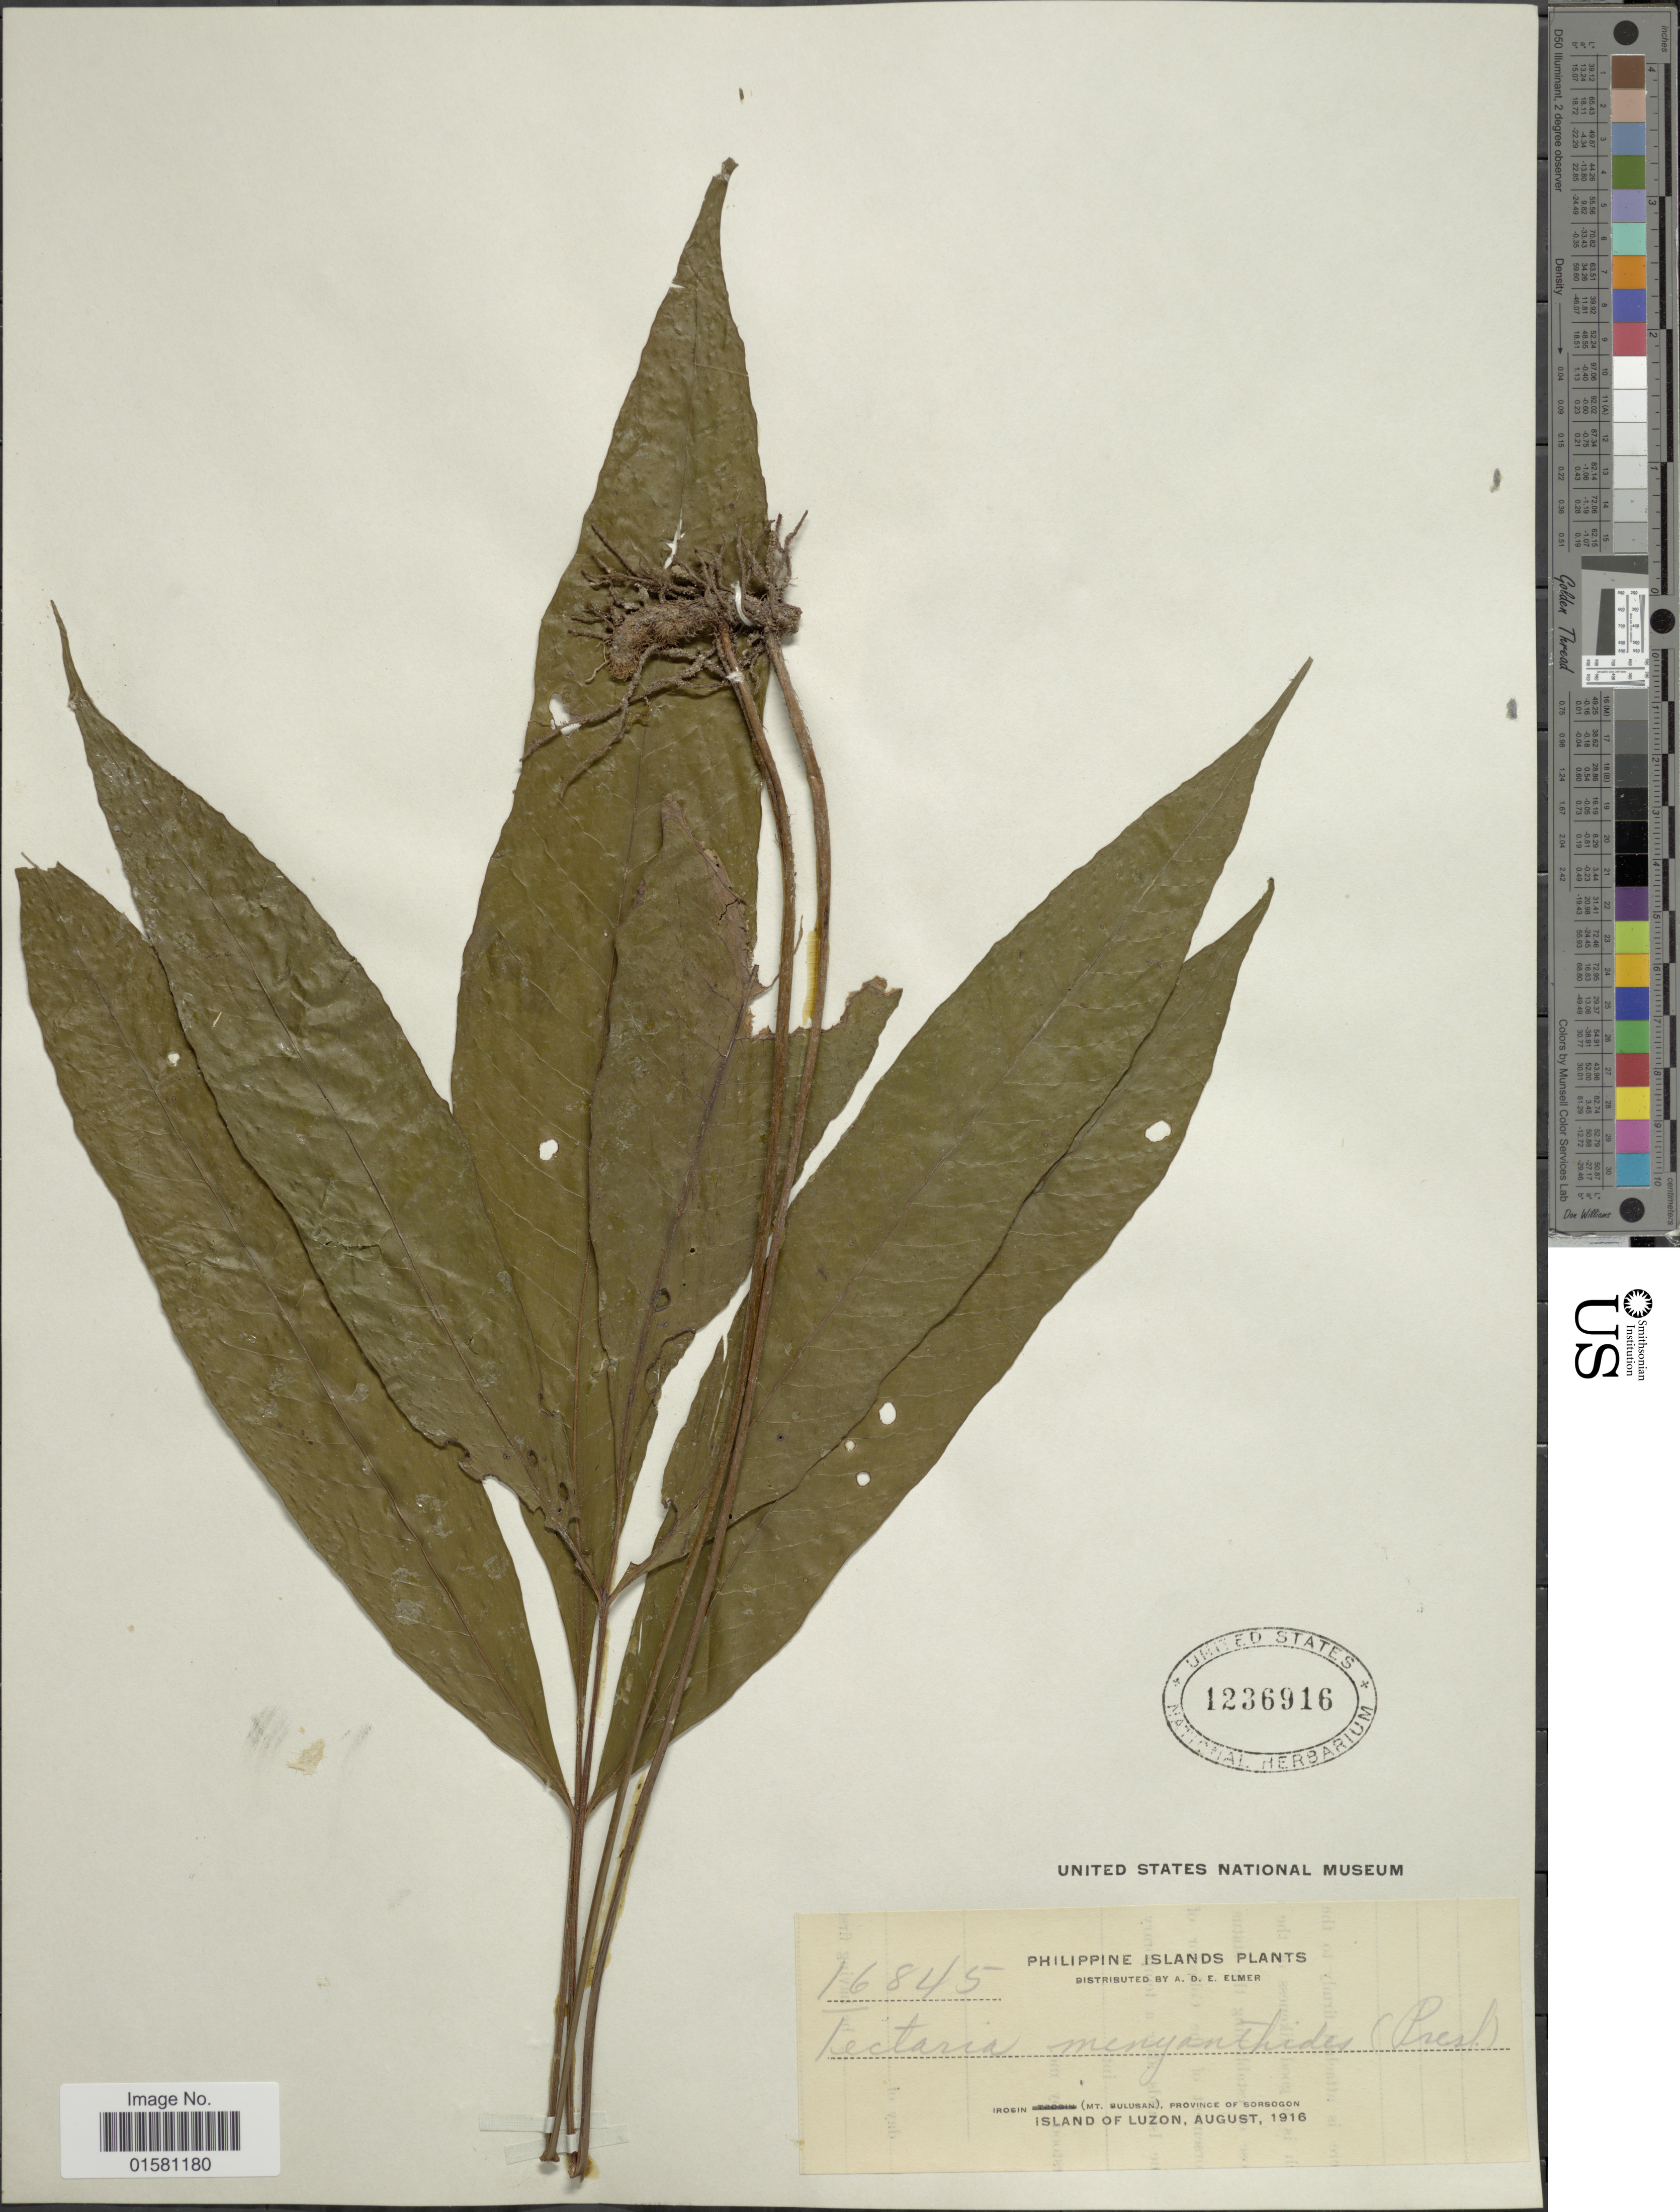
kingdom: Plantae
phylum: Tracheophyta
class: Polypodiopsida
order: Polypodiales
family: Tectariaceae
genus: Tectaria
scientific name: Tectaria menyanthidis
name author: (C. Presl) Copel.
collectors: A. D. E. Elmer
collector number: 16845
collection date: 1916-08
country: Philippines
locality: Irosini (Mt. Sulusan), Province of Sorsogon, Island of Luzon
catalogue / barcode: US 1236916